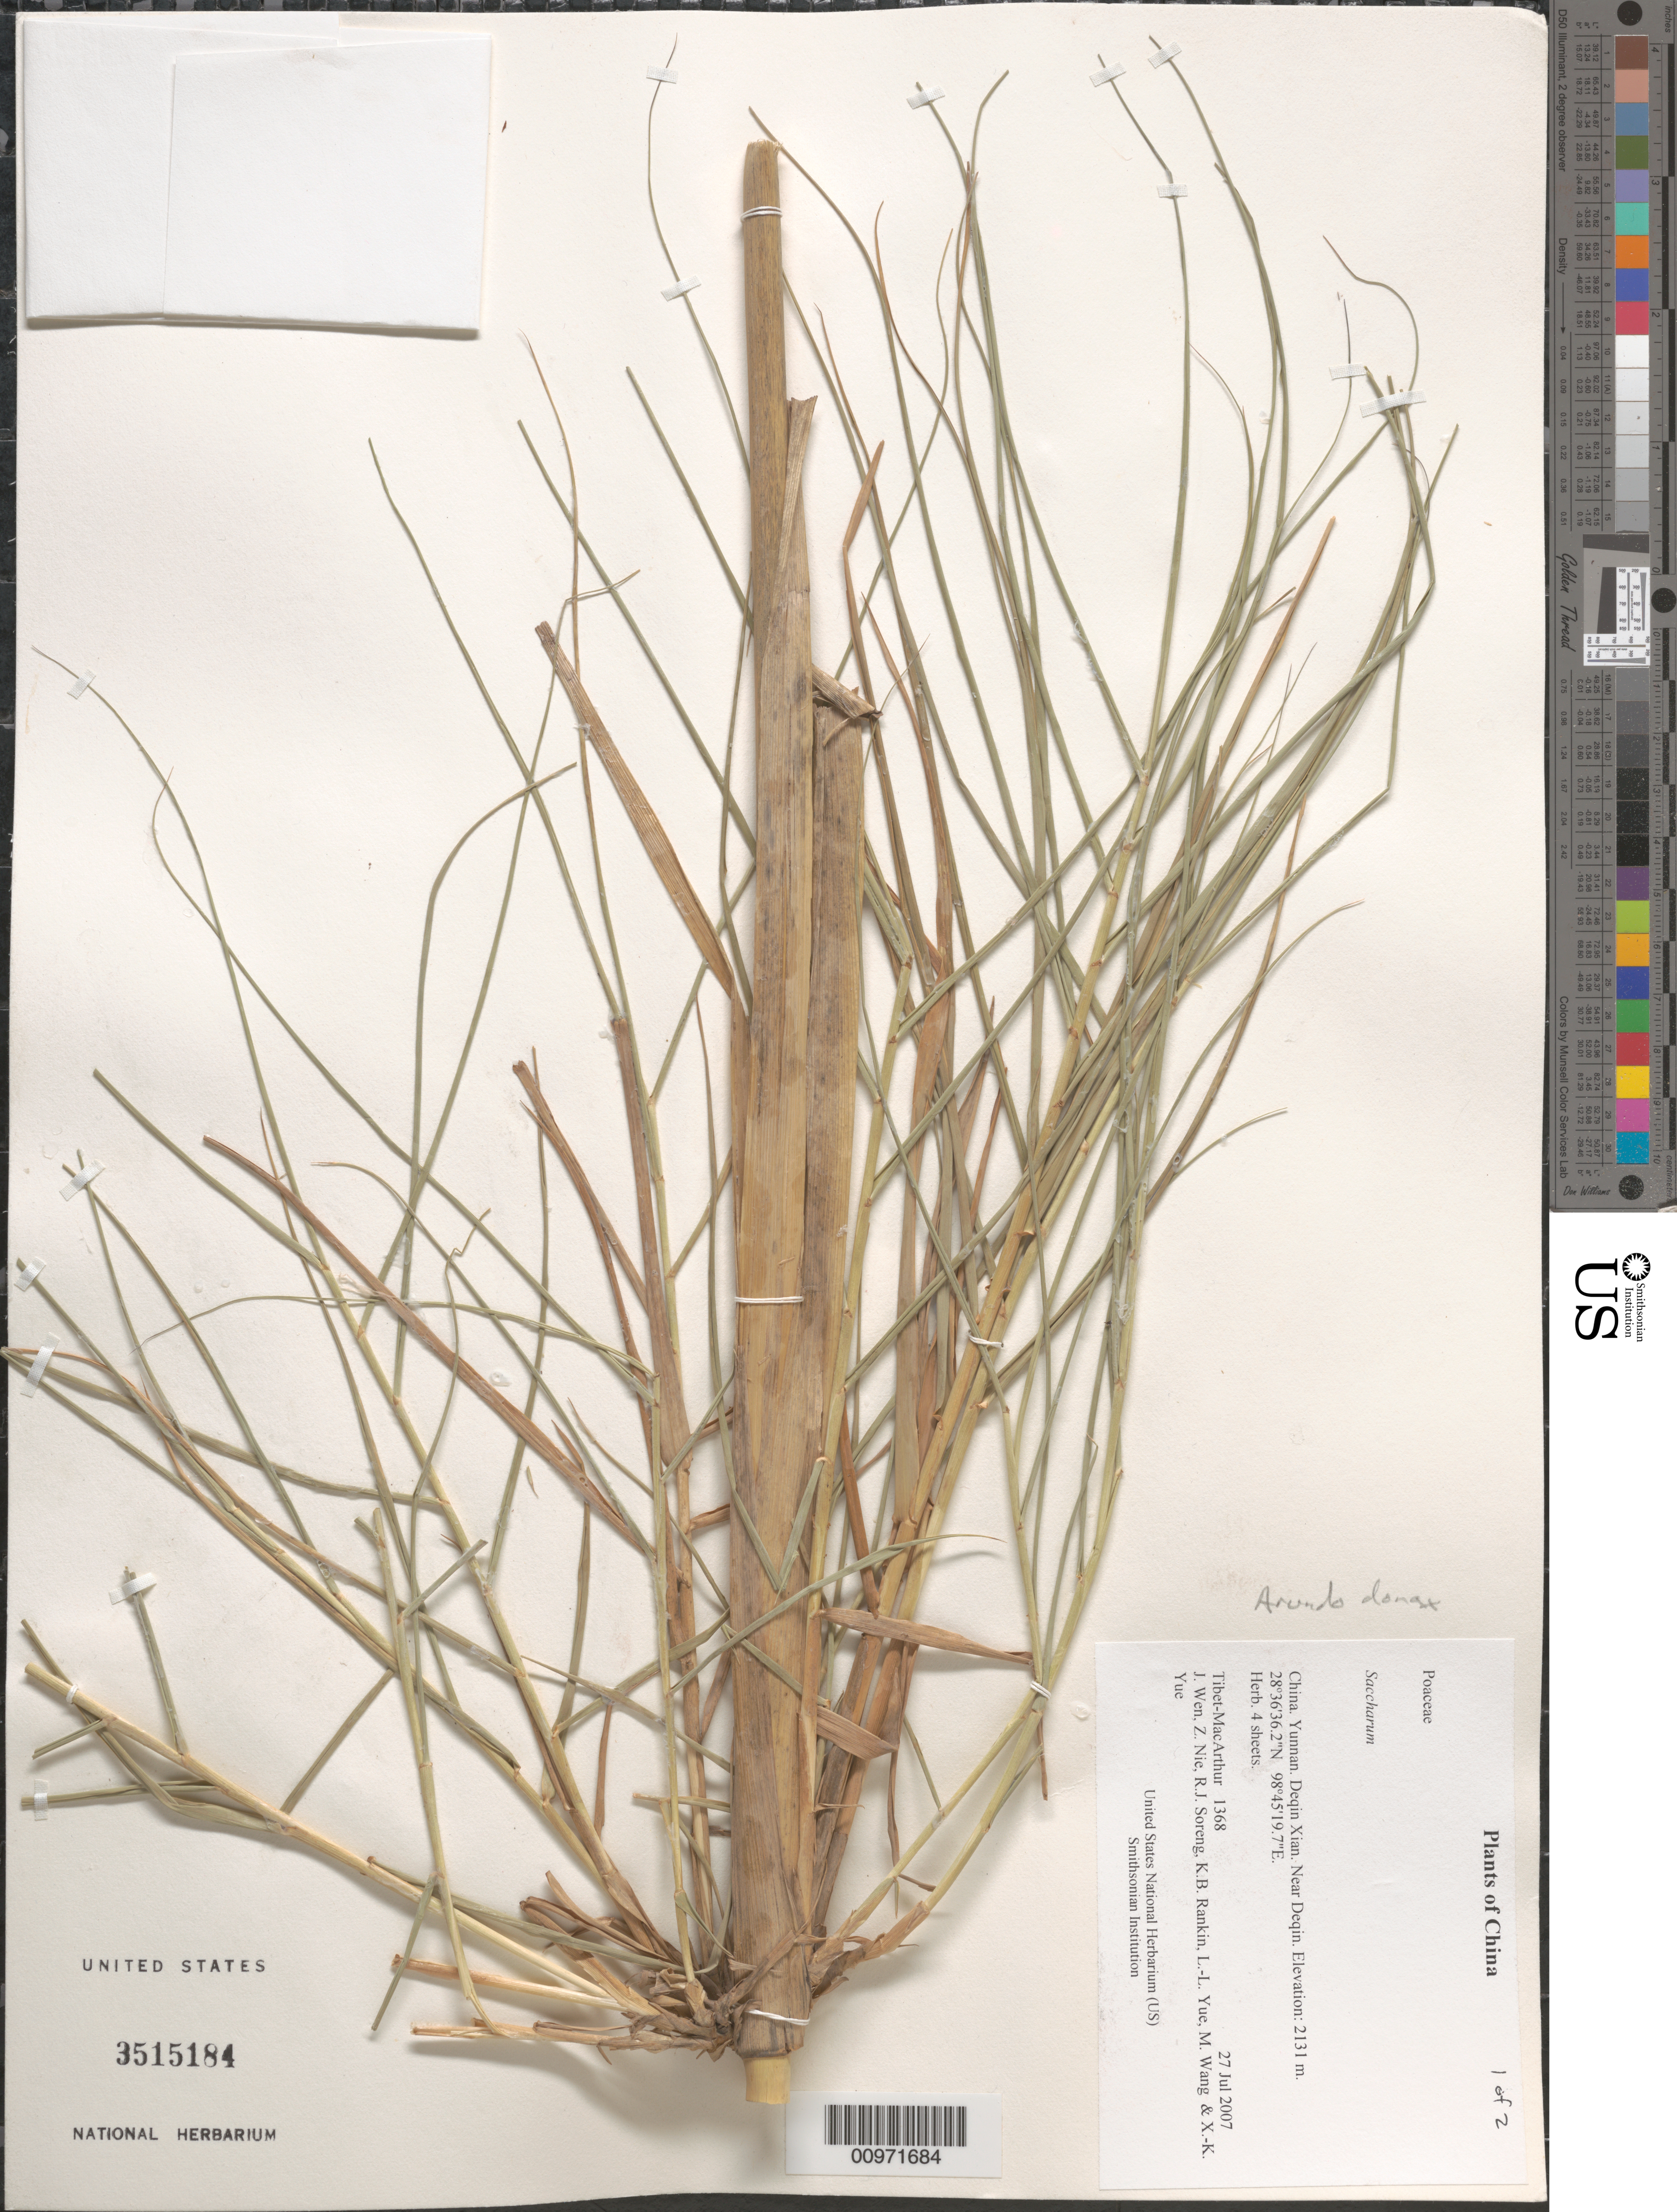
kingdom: Plantae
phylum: Tracheophyta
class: Liliopsida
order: Poales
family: Poaceae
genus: Saccharum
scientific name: Saccharum sp.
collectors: Tibet-MacArthur, J. Wen, Z. Nie, R. J. Soreng & et al.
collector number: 1368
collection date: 2007-07-27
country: China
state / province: Yunnan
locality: Deqin Xian. Near Deqin.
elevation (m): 2131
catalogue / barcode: US 3515184